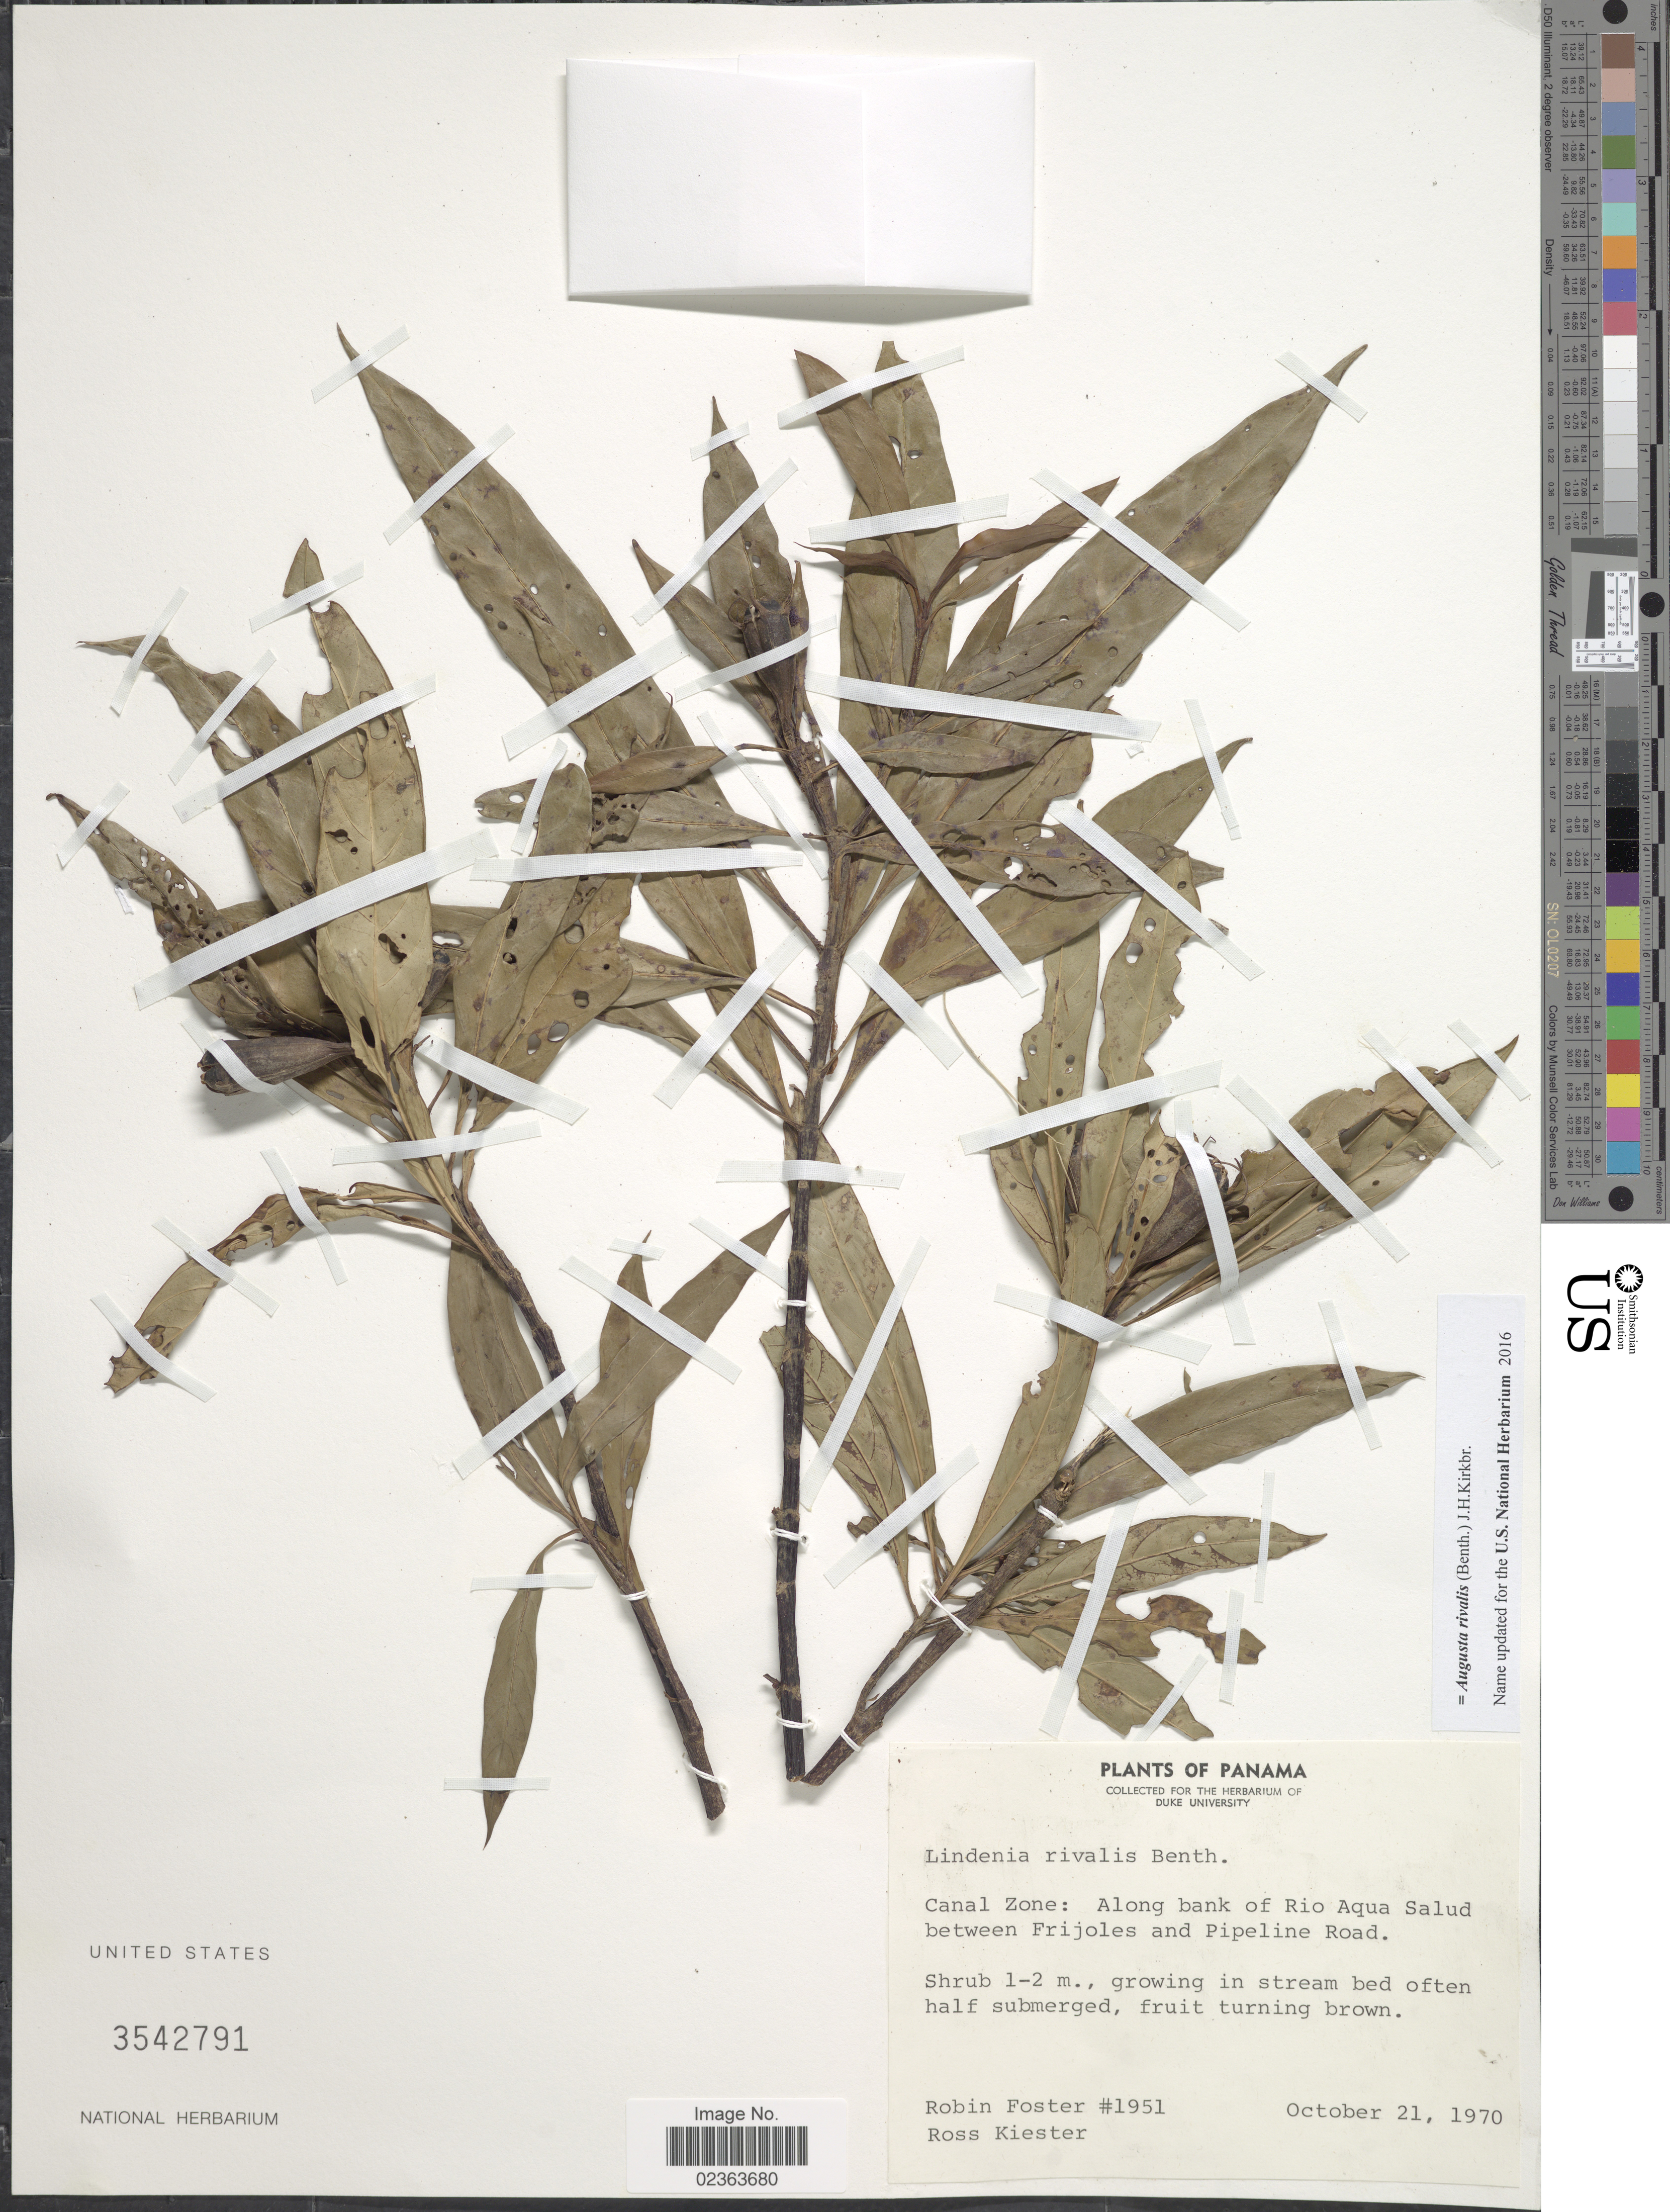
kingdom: Plantae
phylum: Tracheophyta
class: Magnoliopsida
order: Gentianales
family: Rubiaceae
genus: Augusta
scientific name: Augusta rivalis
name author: (Benth.) J.H. Kirkbr.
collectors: R. B. Foster & R. Kiester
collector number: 1951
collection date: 1970-10-21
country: Panama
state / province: Colón / Panamá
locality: Canal Zone: Along bank of Rio Aqua Salud between Frijoles and Pipeline Road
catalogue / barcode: US 3542791